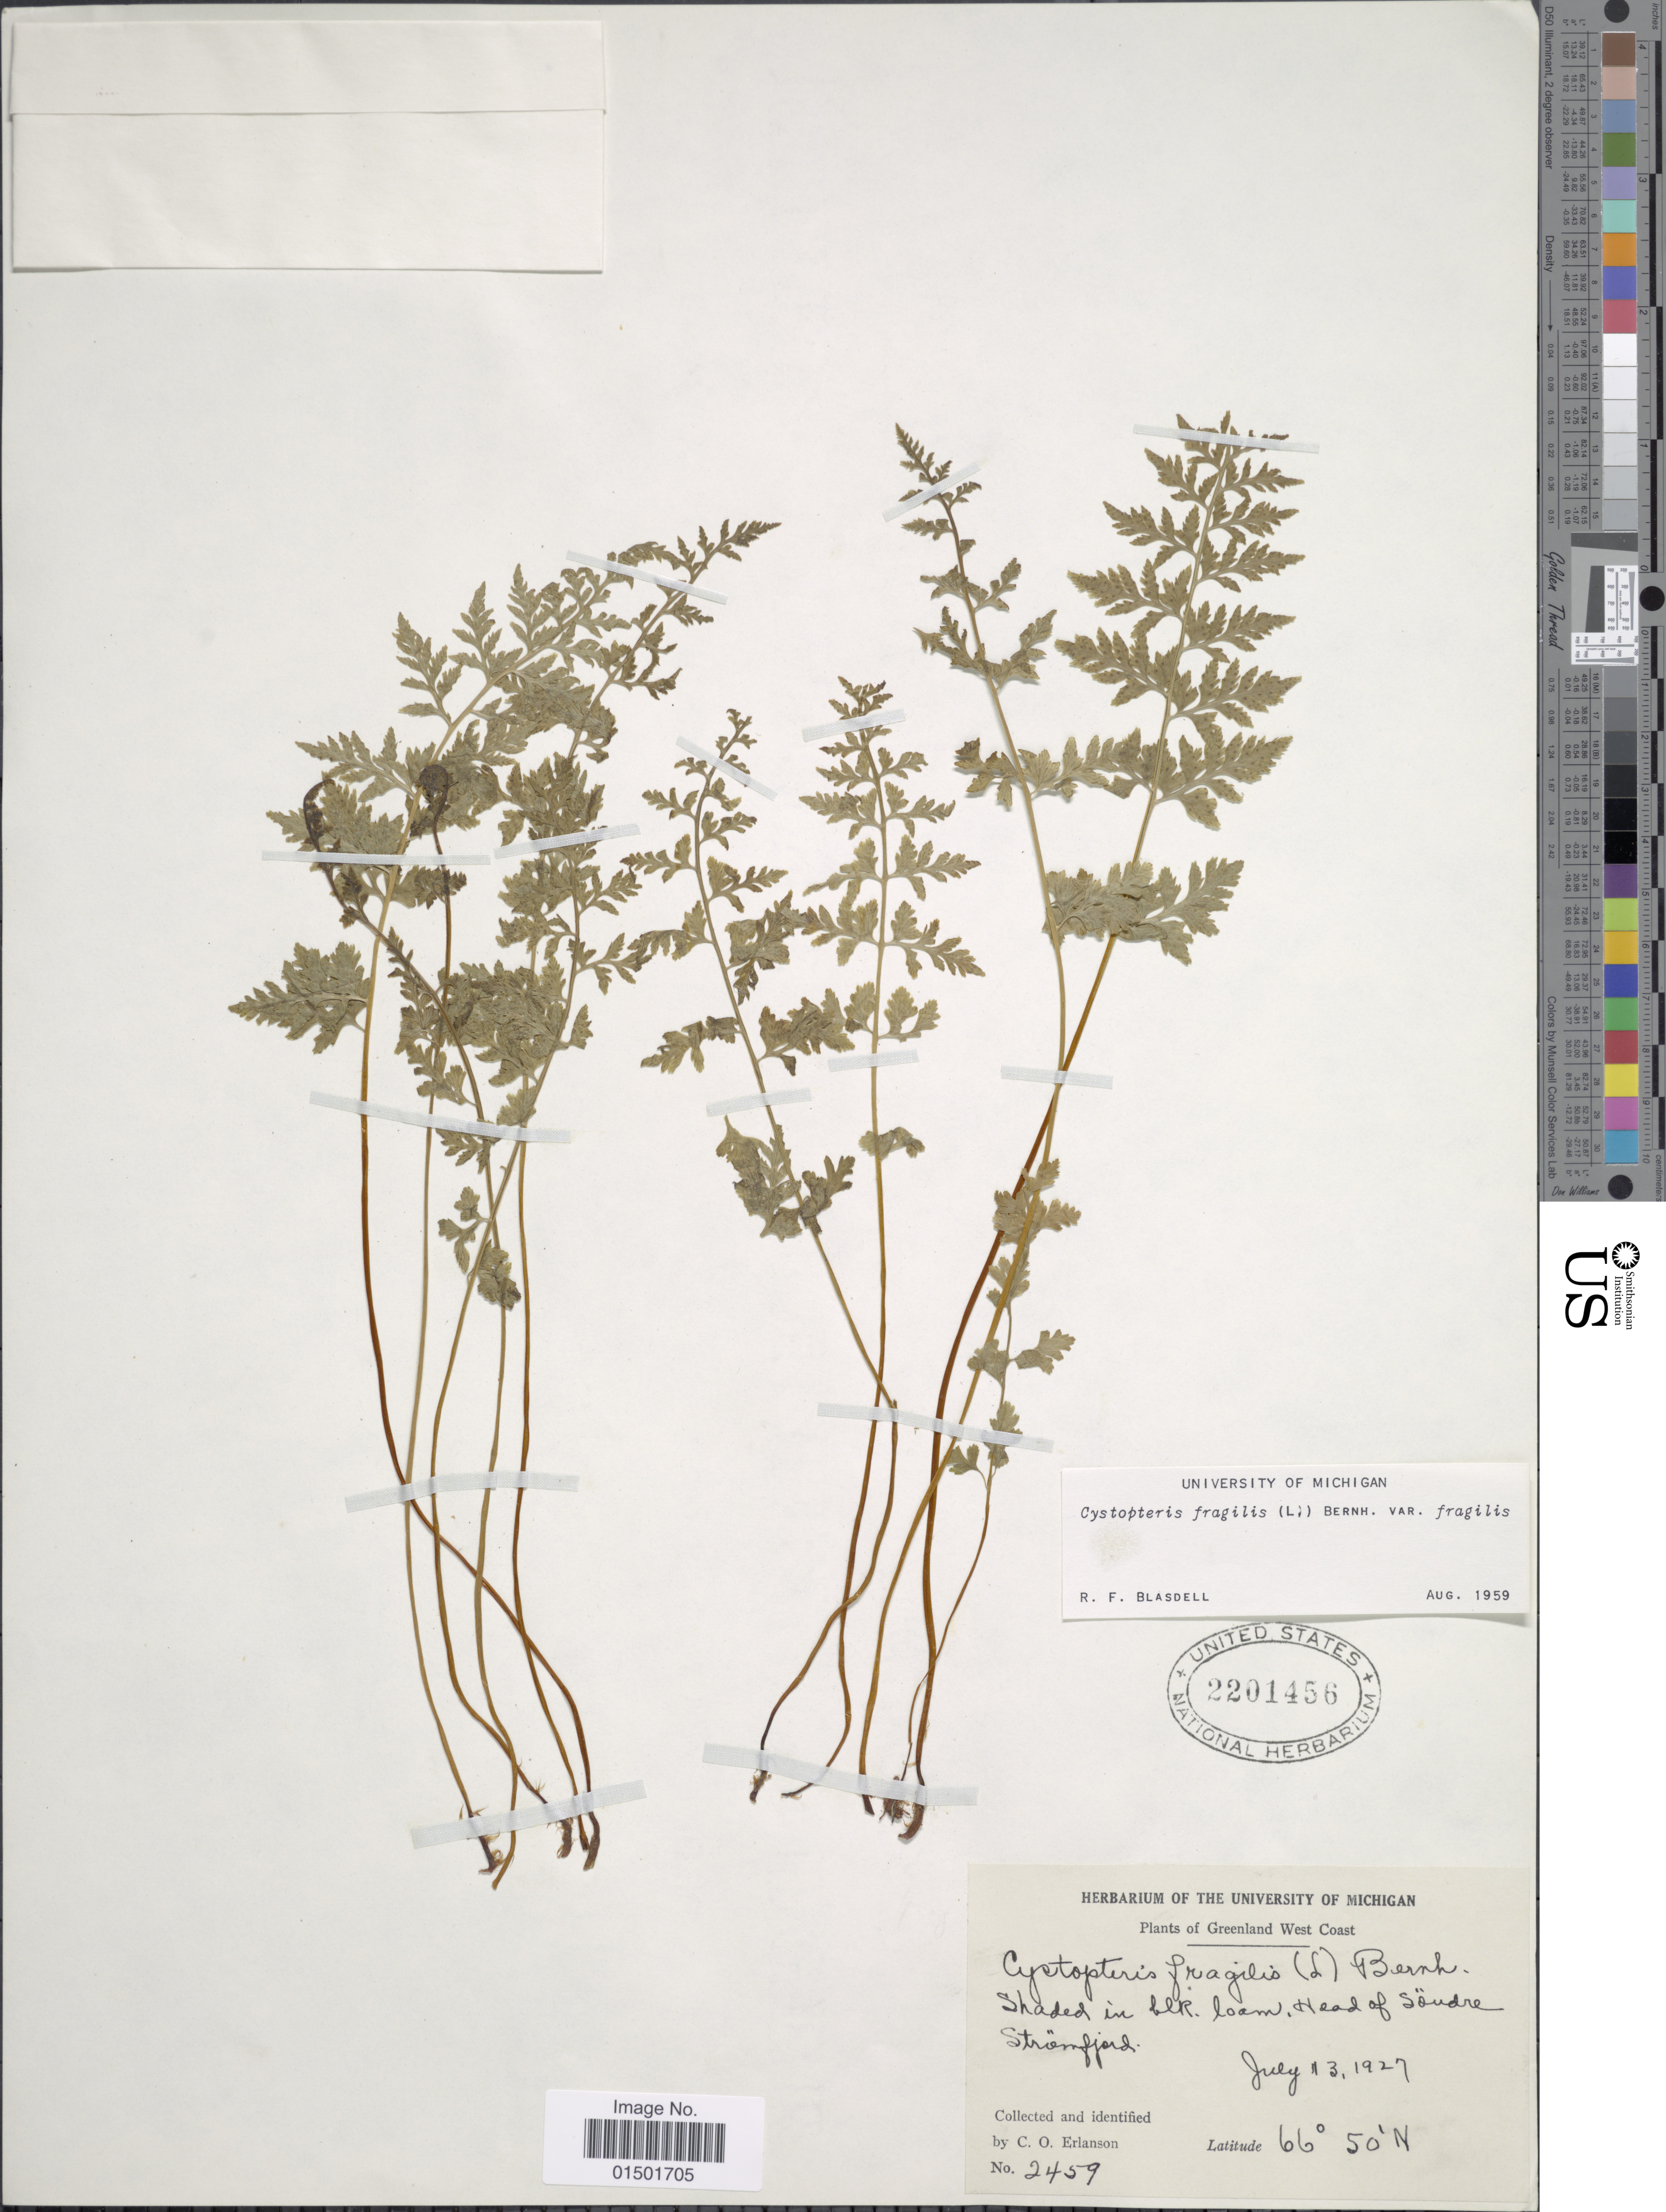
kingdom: Plantae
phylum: Tracheophyta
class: Polypodiopsida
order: Polypodiales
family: Cystopteridaceae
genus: Cystopteris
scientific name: Cystopteris fragilis var. fragilis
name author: (L.) Bernh.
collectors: C. O. Erlanson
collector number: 2459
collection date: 1927-06-13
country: Greenland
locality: Greenland West Coast. Shaded in blr. loam, Head of Sondre Stromfjord.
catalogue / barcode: US 2201456